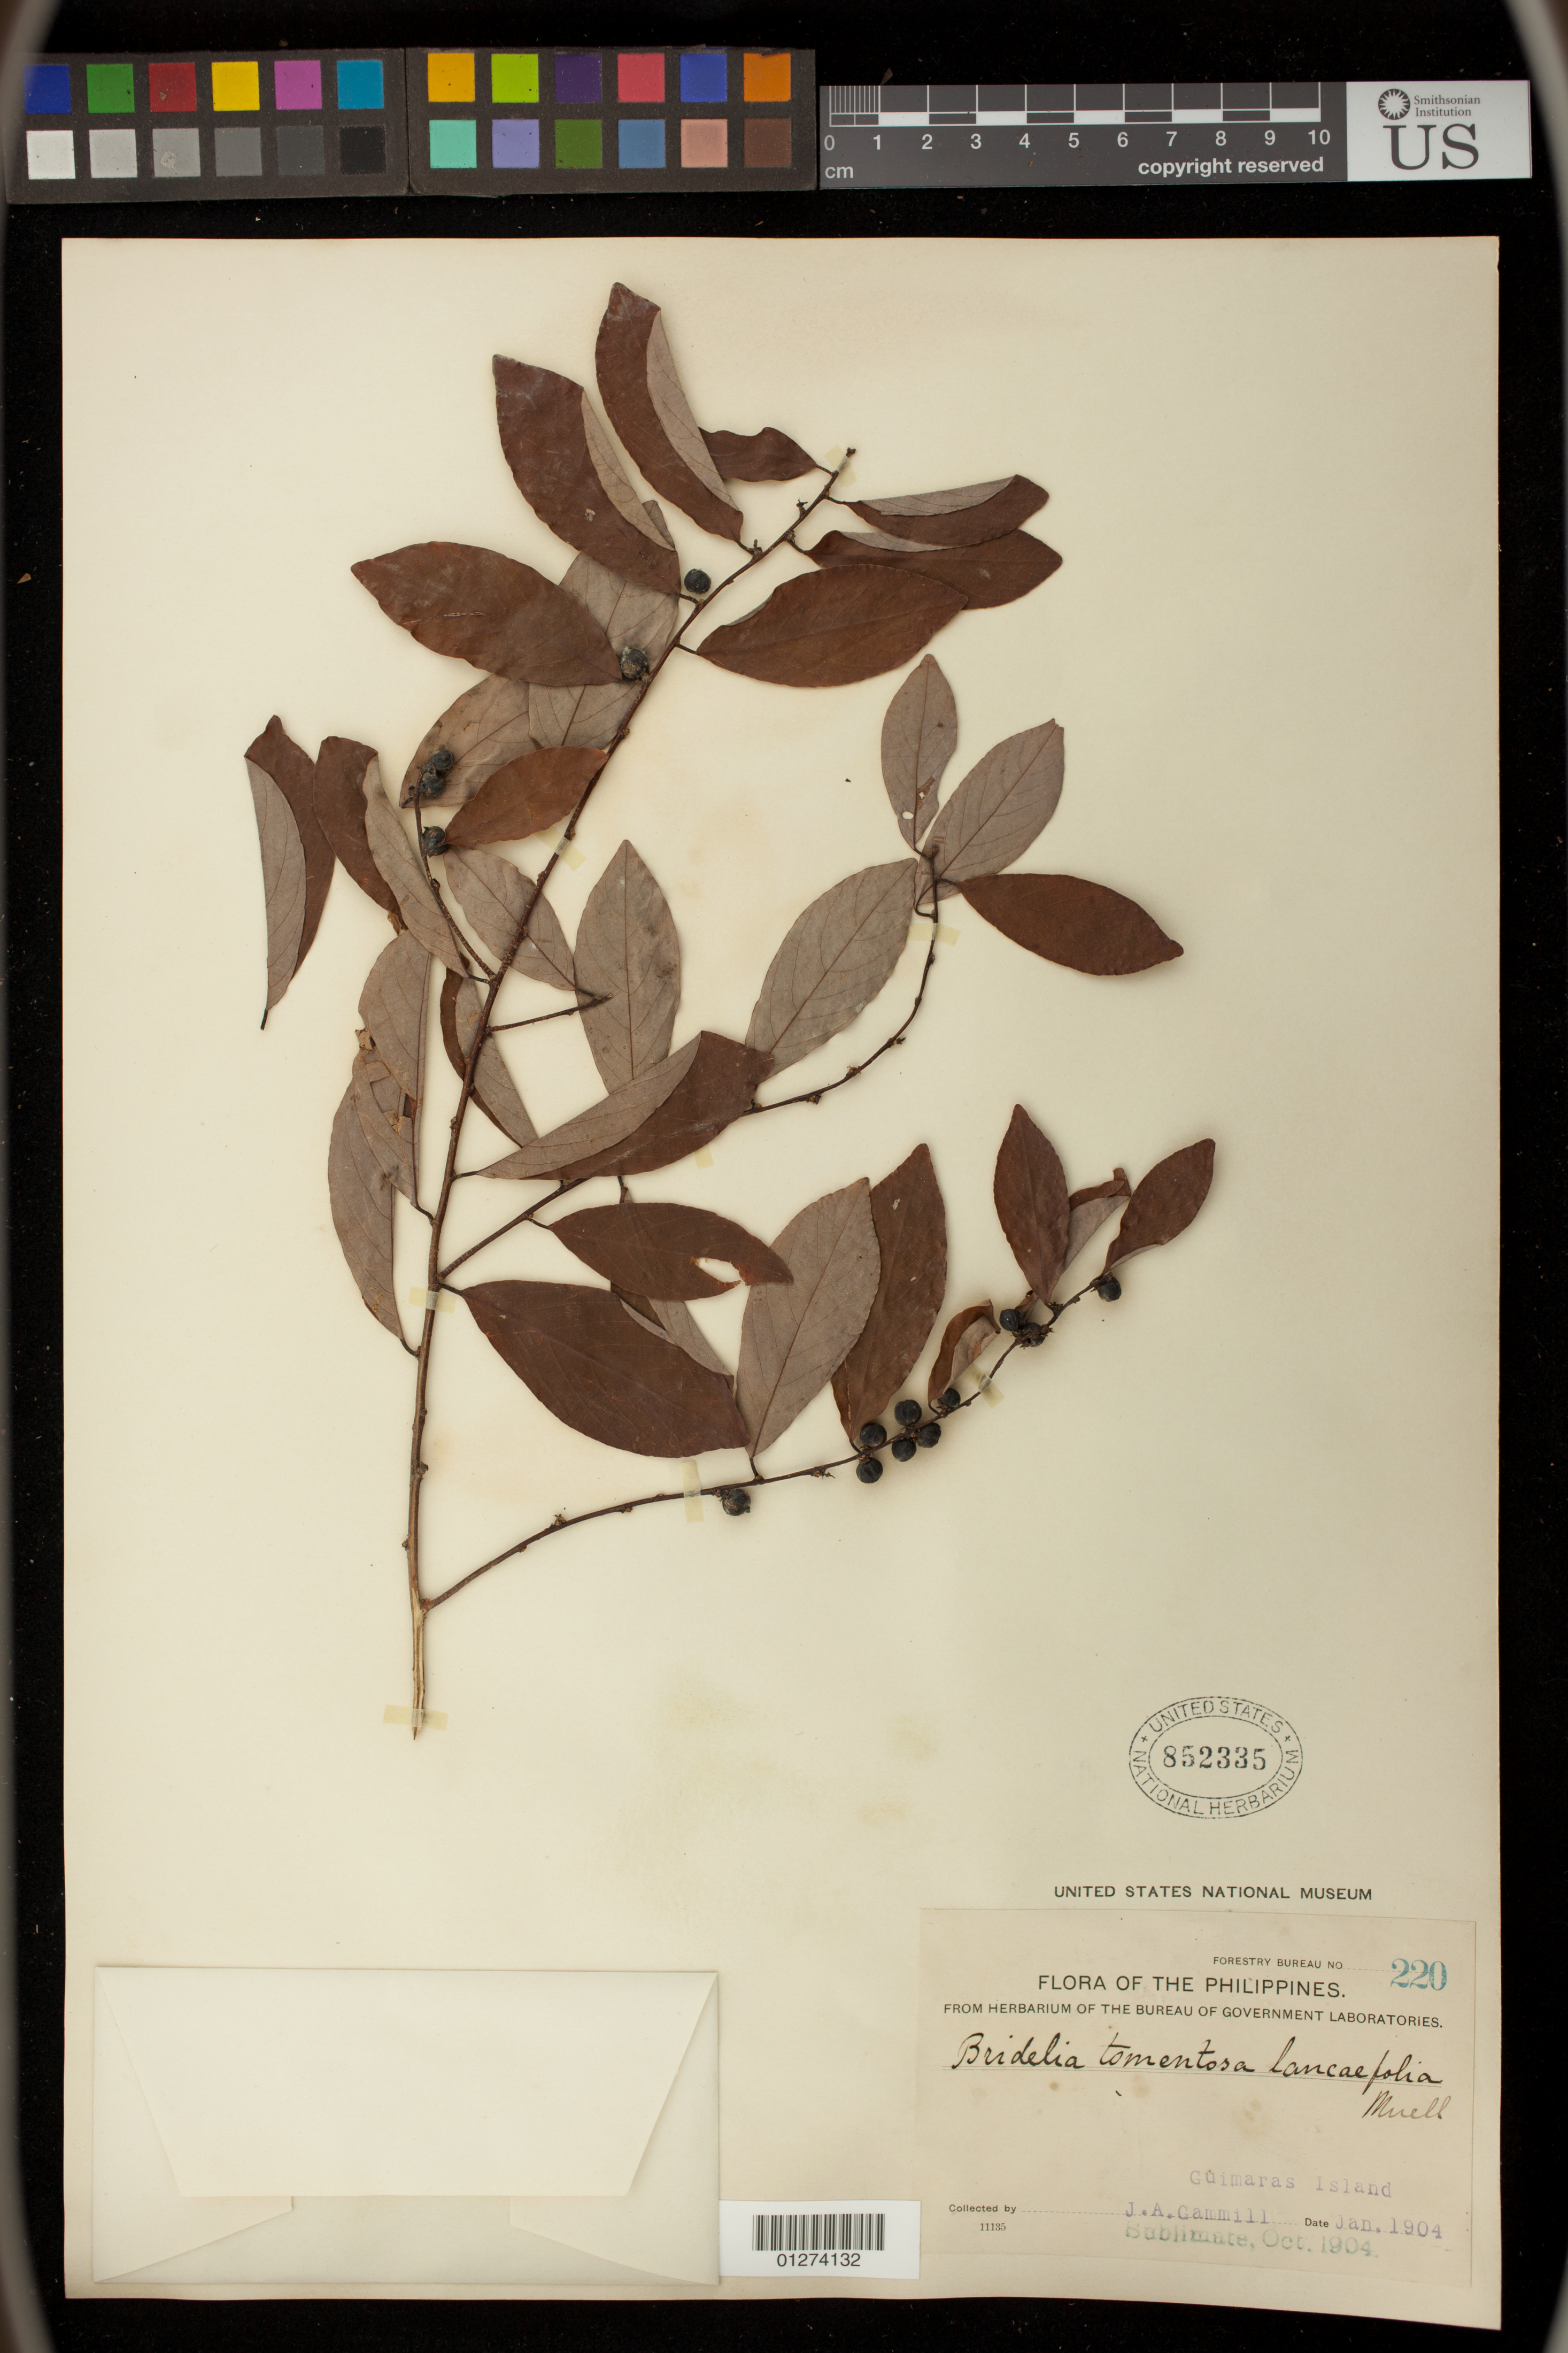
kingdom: Plantae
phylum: Tracheophyta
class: Magnoliopsida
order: Malpighiales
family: Phyllanthaceae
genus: Bridelia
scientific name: Bridelia tomentosa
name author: Blume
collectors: J. Gammill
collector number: For. Bur. 220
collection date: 1904-01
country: Philippines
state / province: Western Visayas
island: Guimaras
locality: Guimaras Island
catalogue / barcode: US 852335